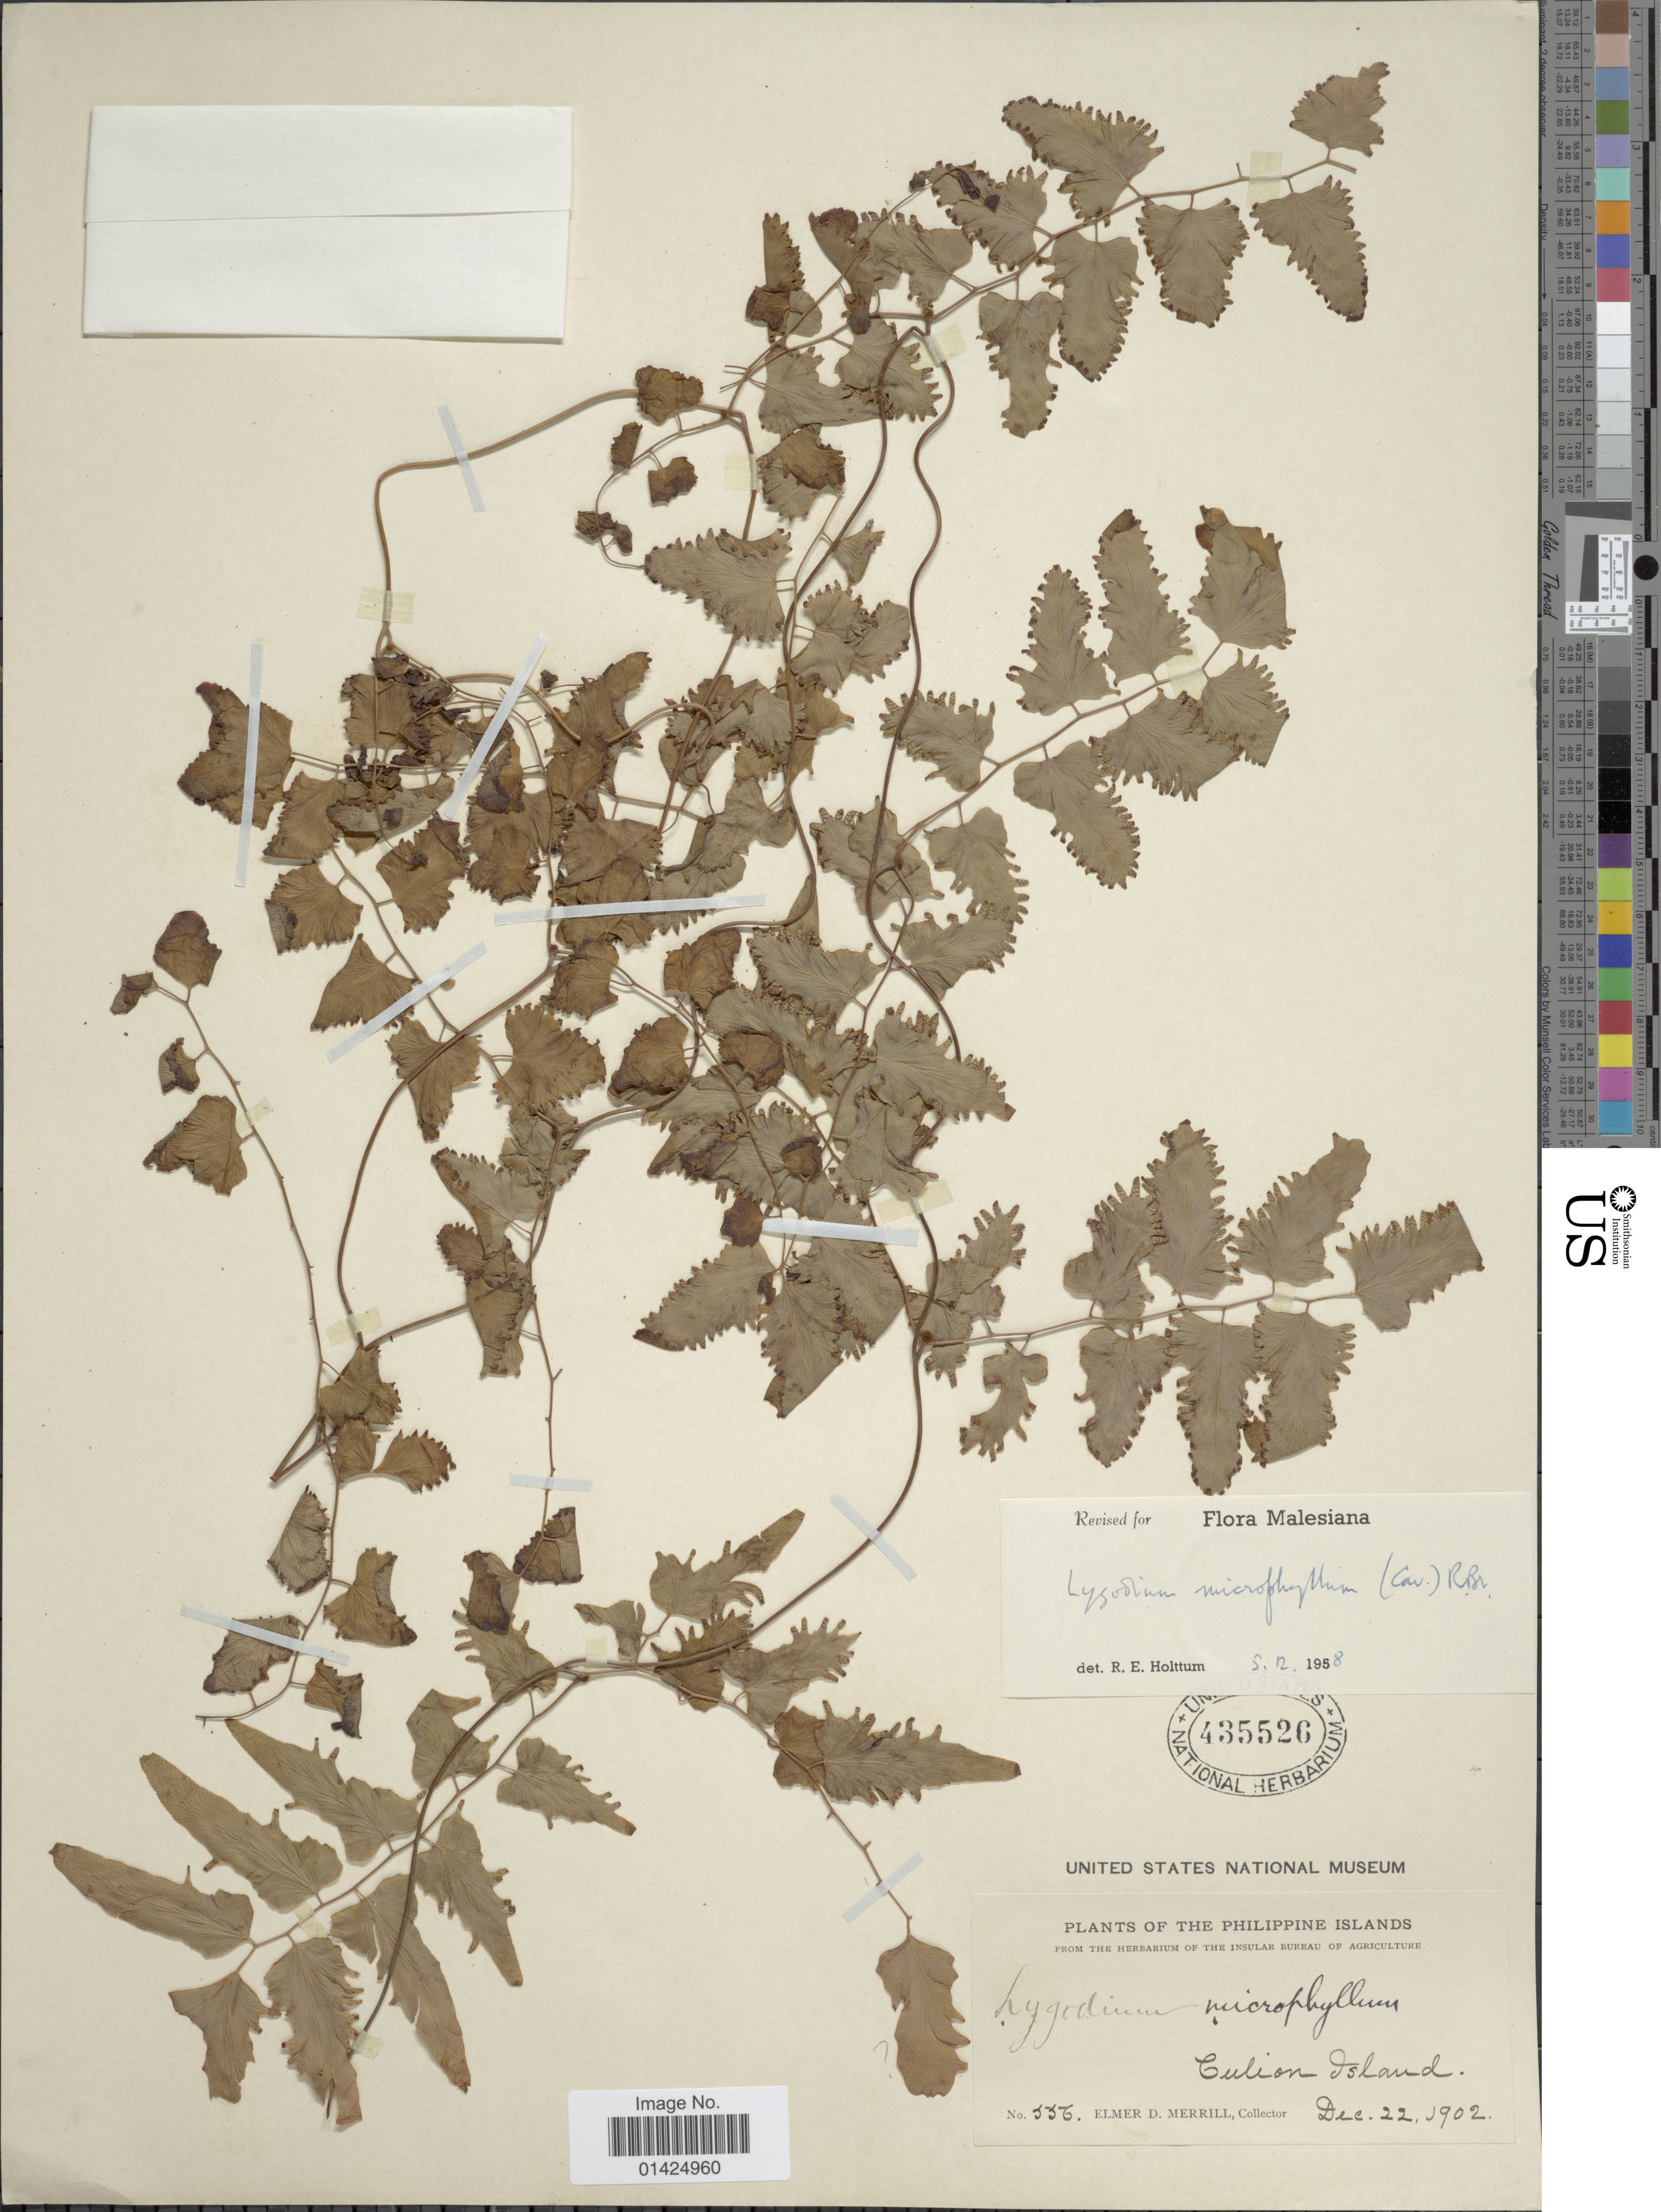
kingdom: Plantae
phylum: Tracheophyta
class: Polypodiopsida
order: Schizaeales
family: Lygodiaceae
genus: Lygodium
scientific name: Lygodium microphyllum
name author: (Cav.) R. Br.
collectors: E. D. Merrill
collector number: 556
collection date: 1902-12-22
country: Philippines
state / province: Mimaropa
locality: Culion Island.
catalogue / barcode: US 435526